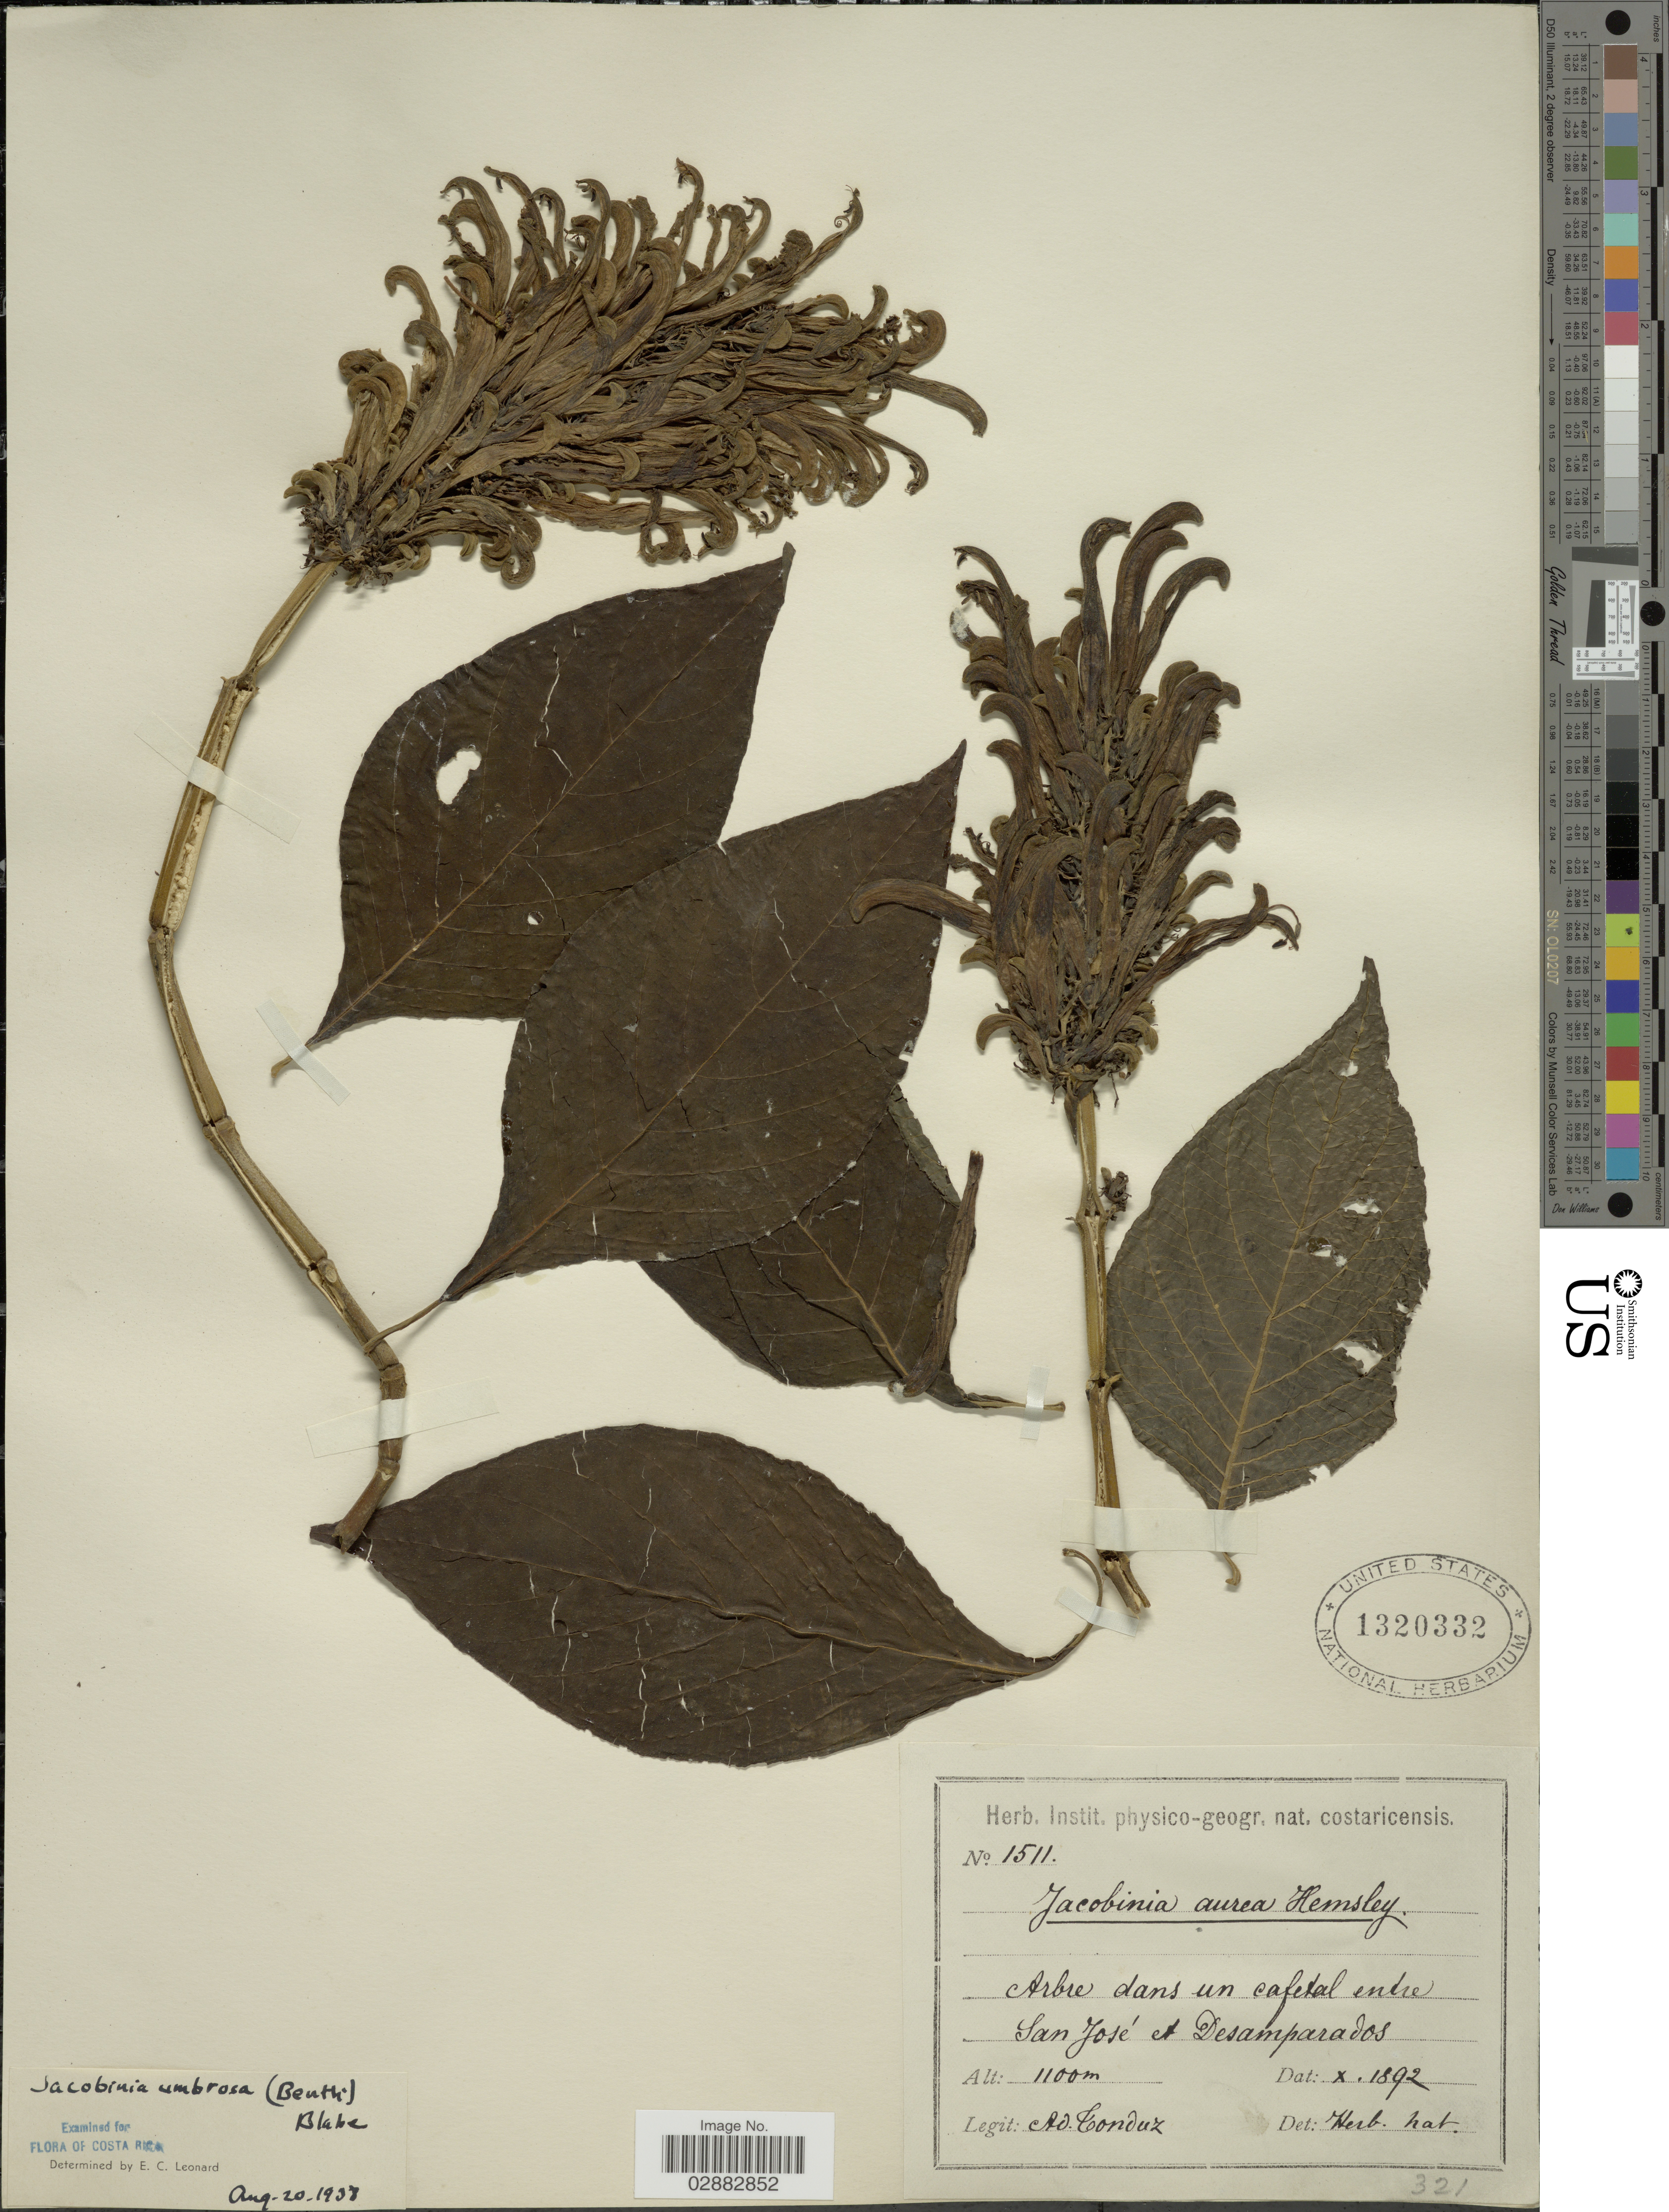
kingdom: Plantae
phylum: Tracheophyta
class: Magnoliopsida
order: Lamiales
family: Acanthaceae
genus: Jacobinia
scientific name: Jacobinia umbrosa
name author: (Benth.) S.F. Blake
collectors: A. Tonduz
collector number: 1511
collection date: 1892-10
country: Costa Rica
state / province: San José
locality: Arbre dans un cafetal entre San José et Desamparados.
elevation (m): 1100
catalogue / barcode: US 1320332